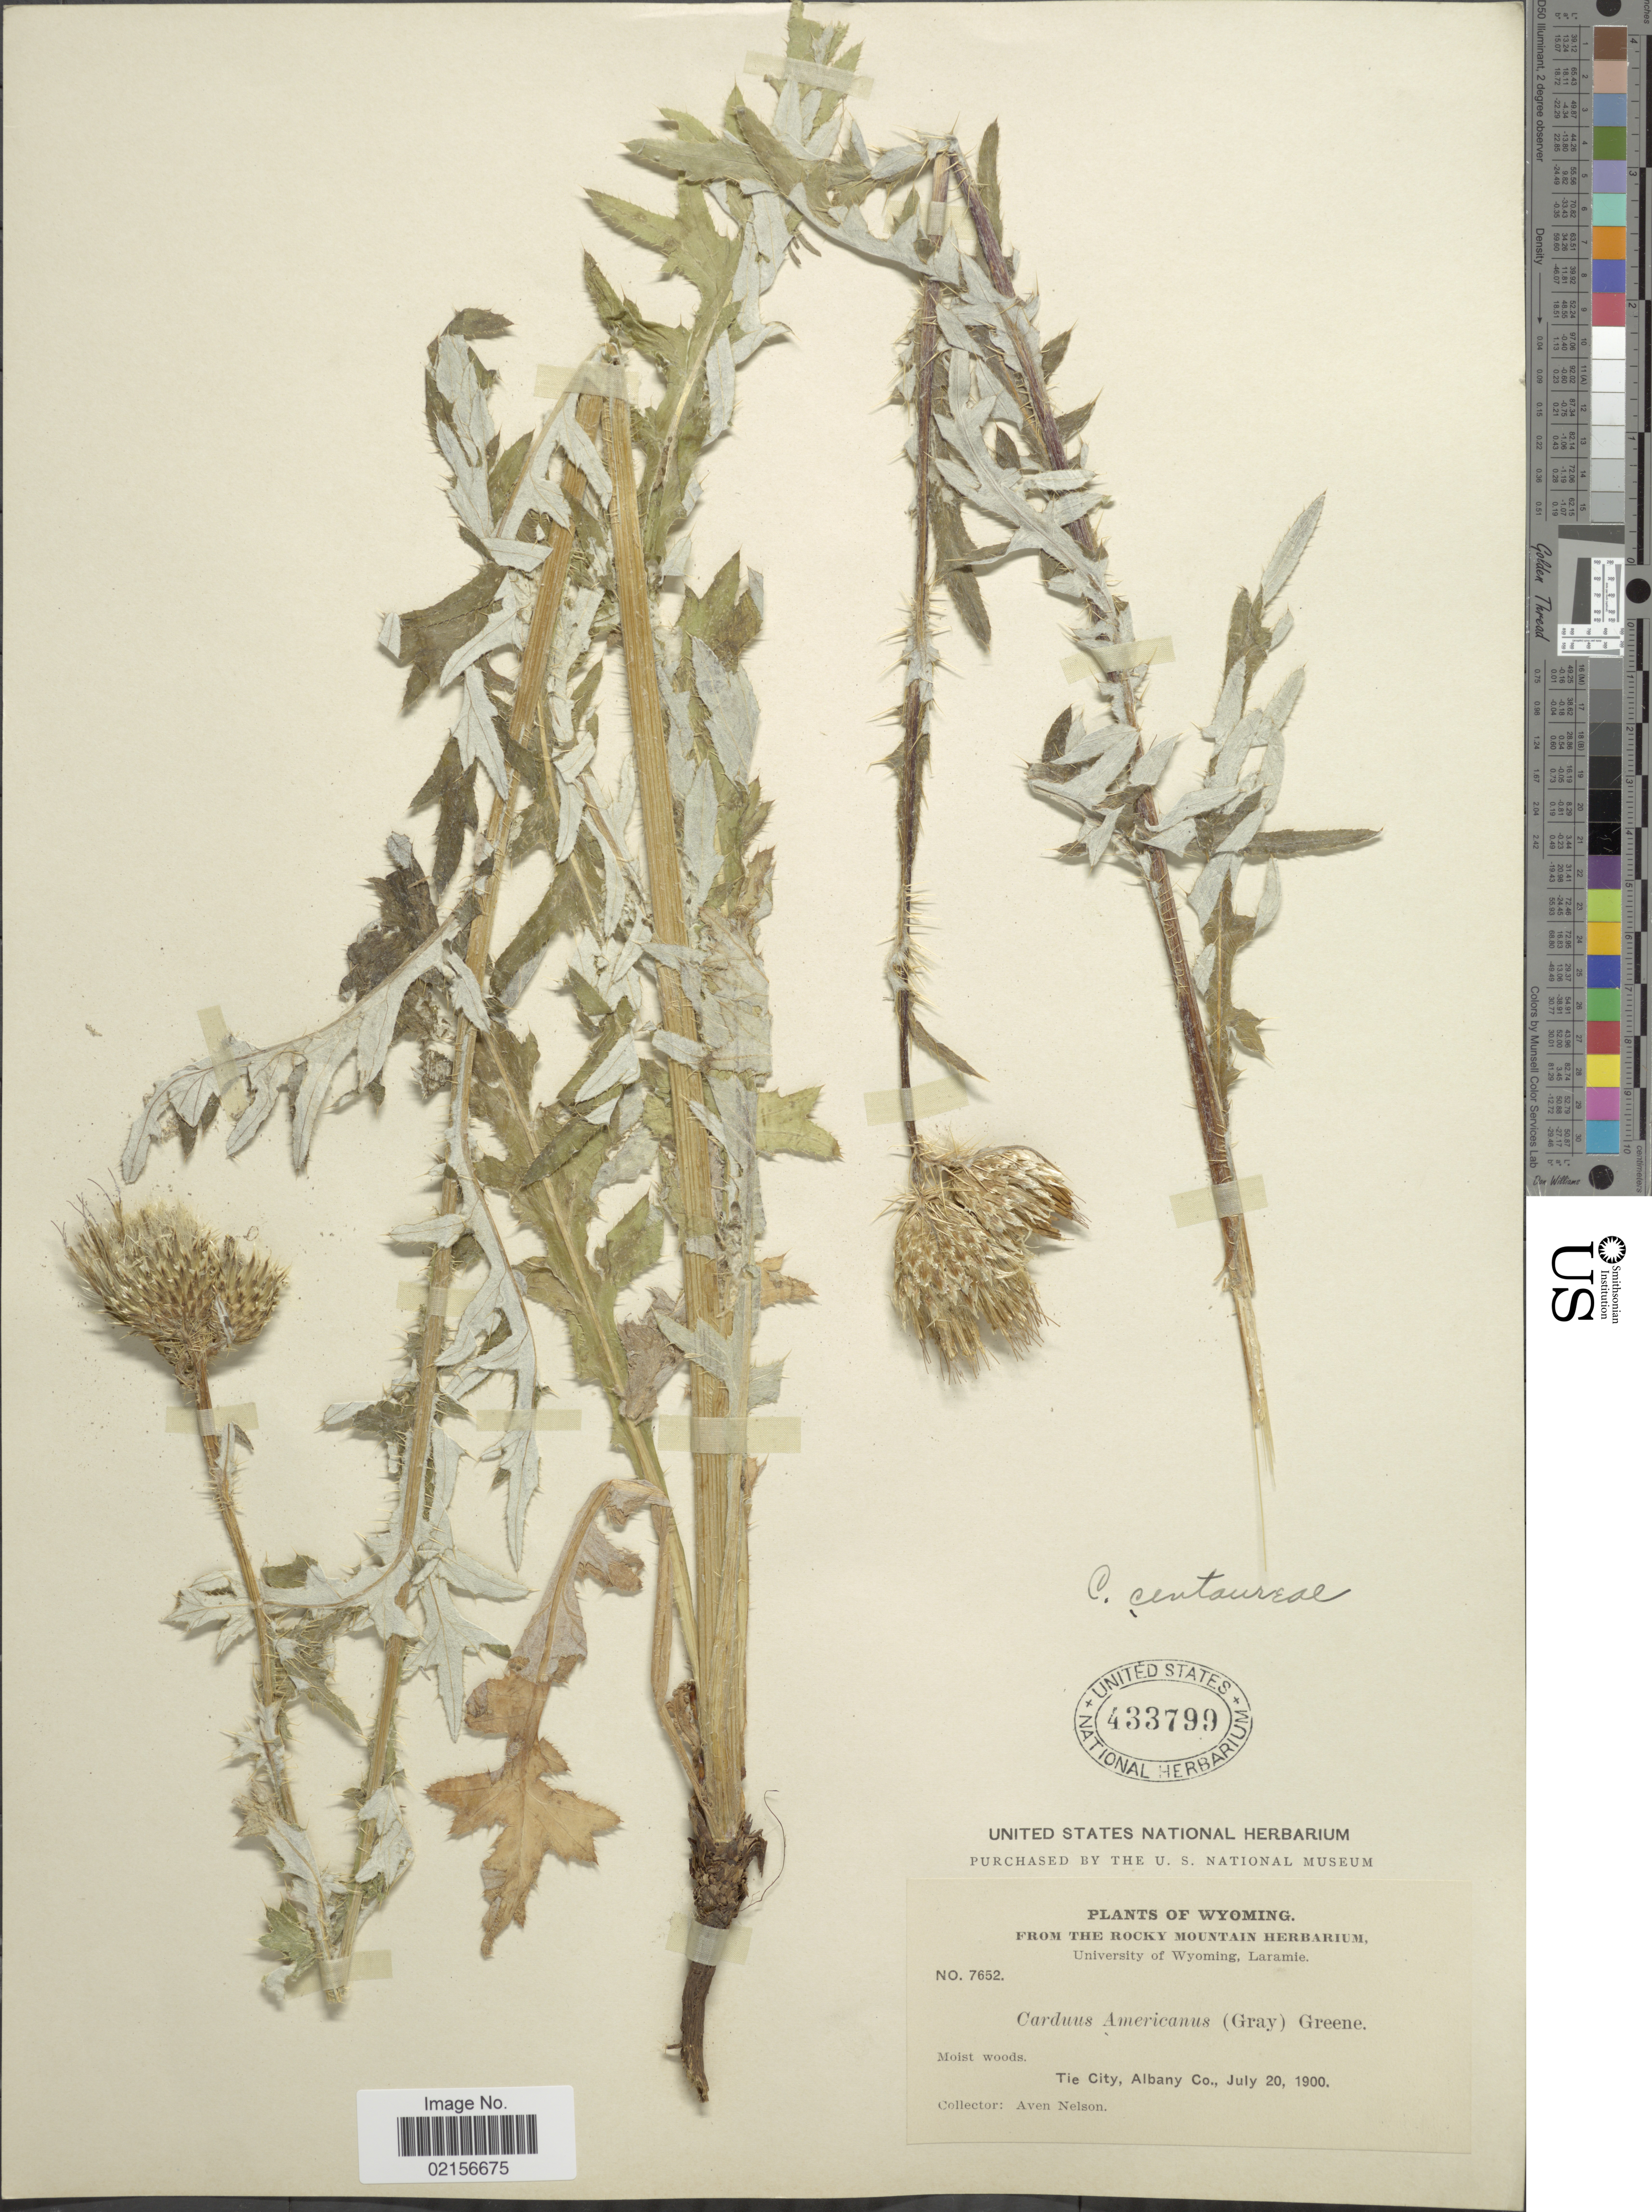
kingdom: Plantae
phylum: Tracheophyta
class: Magnoliopsida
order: Asterales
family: Asteraceae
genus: Cirsium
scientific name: Cirsium scariosum var. americanum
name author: (A. Gray) D.J. Keil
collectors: A. Nelson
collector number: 7652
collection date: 1900-07-20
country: United States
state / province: Wyoming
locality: Moist woods. Tie City, Albany Co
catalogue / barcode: US 433799